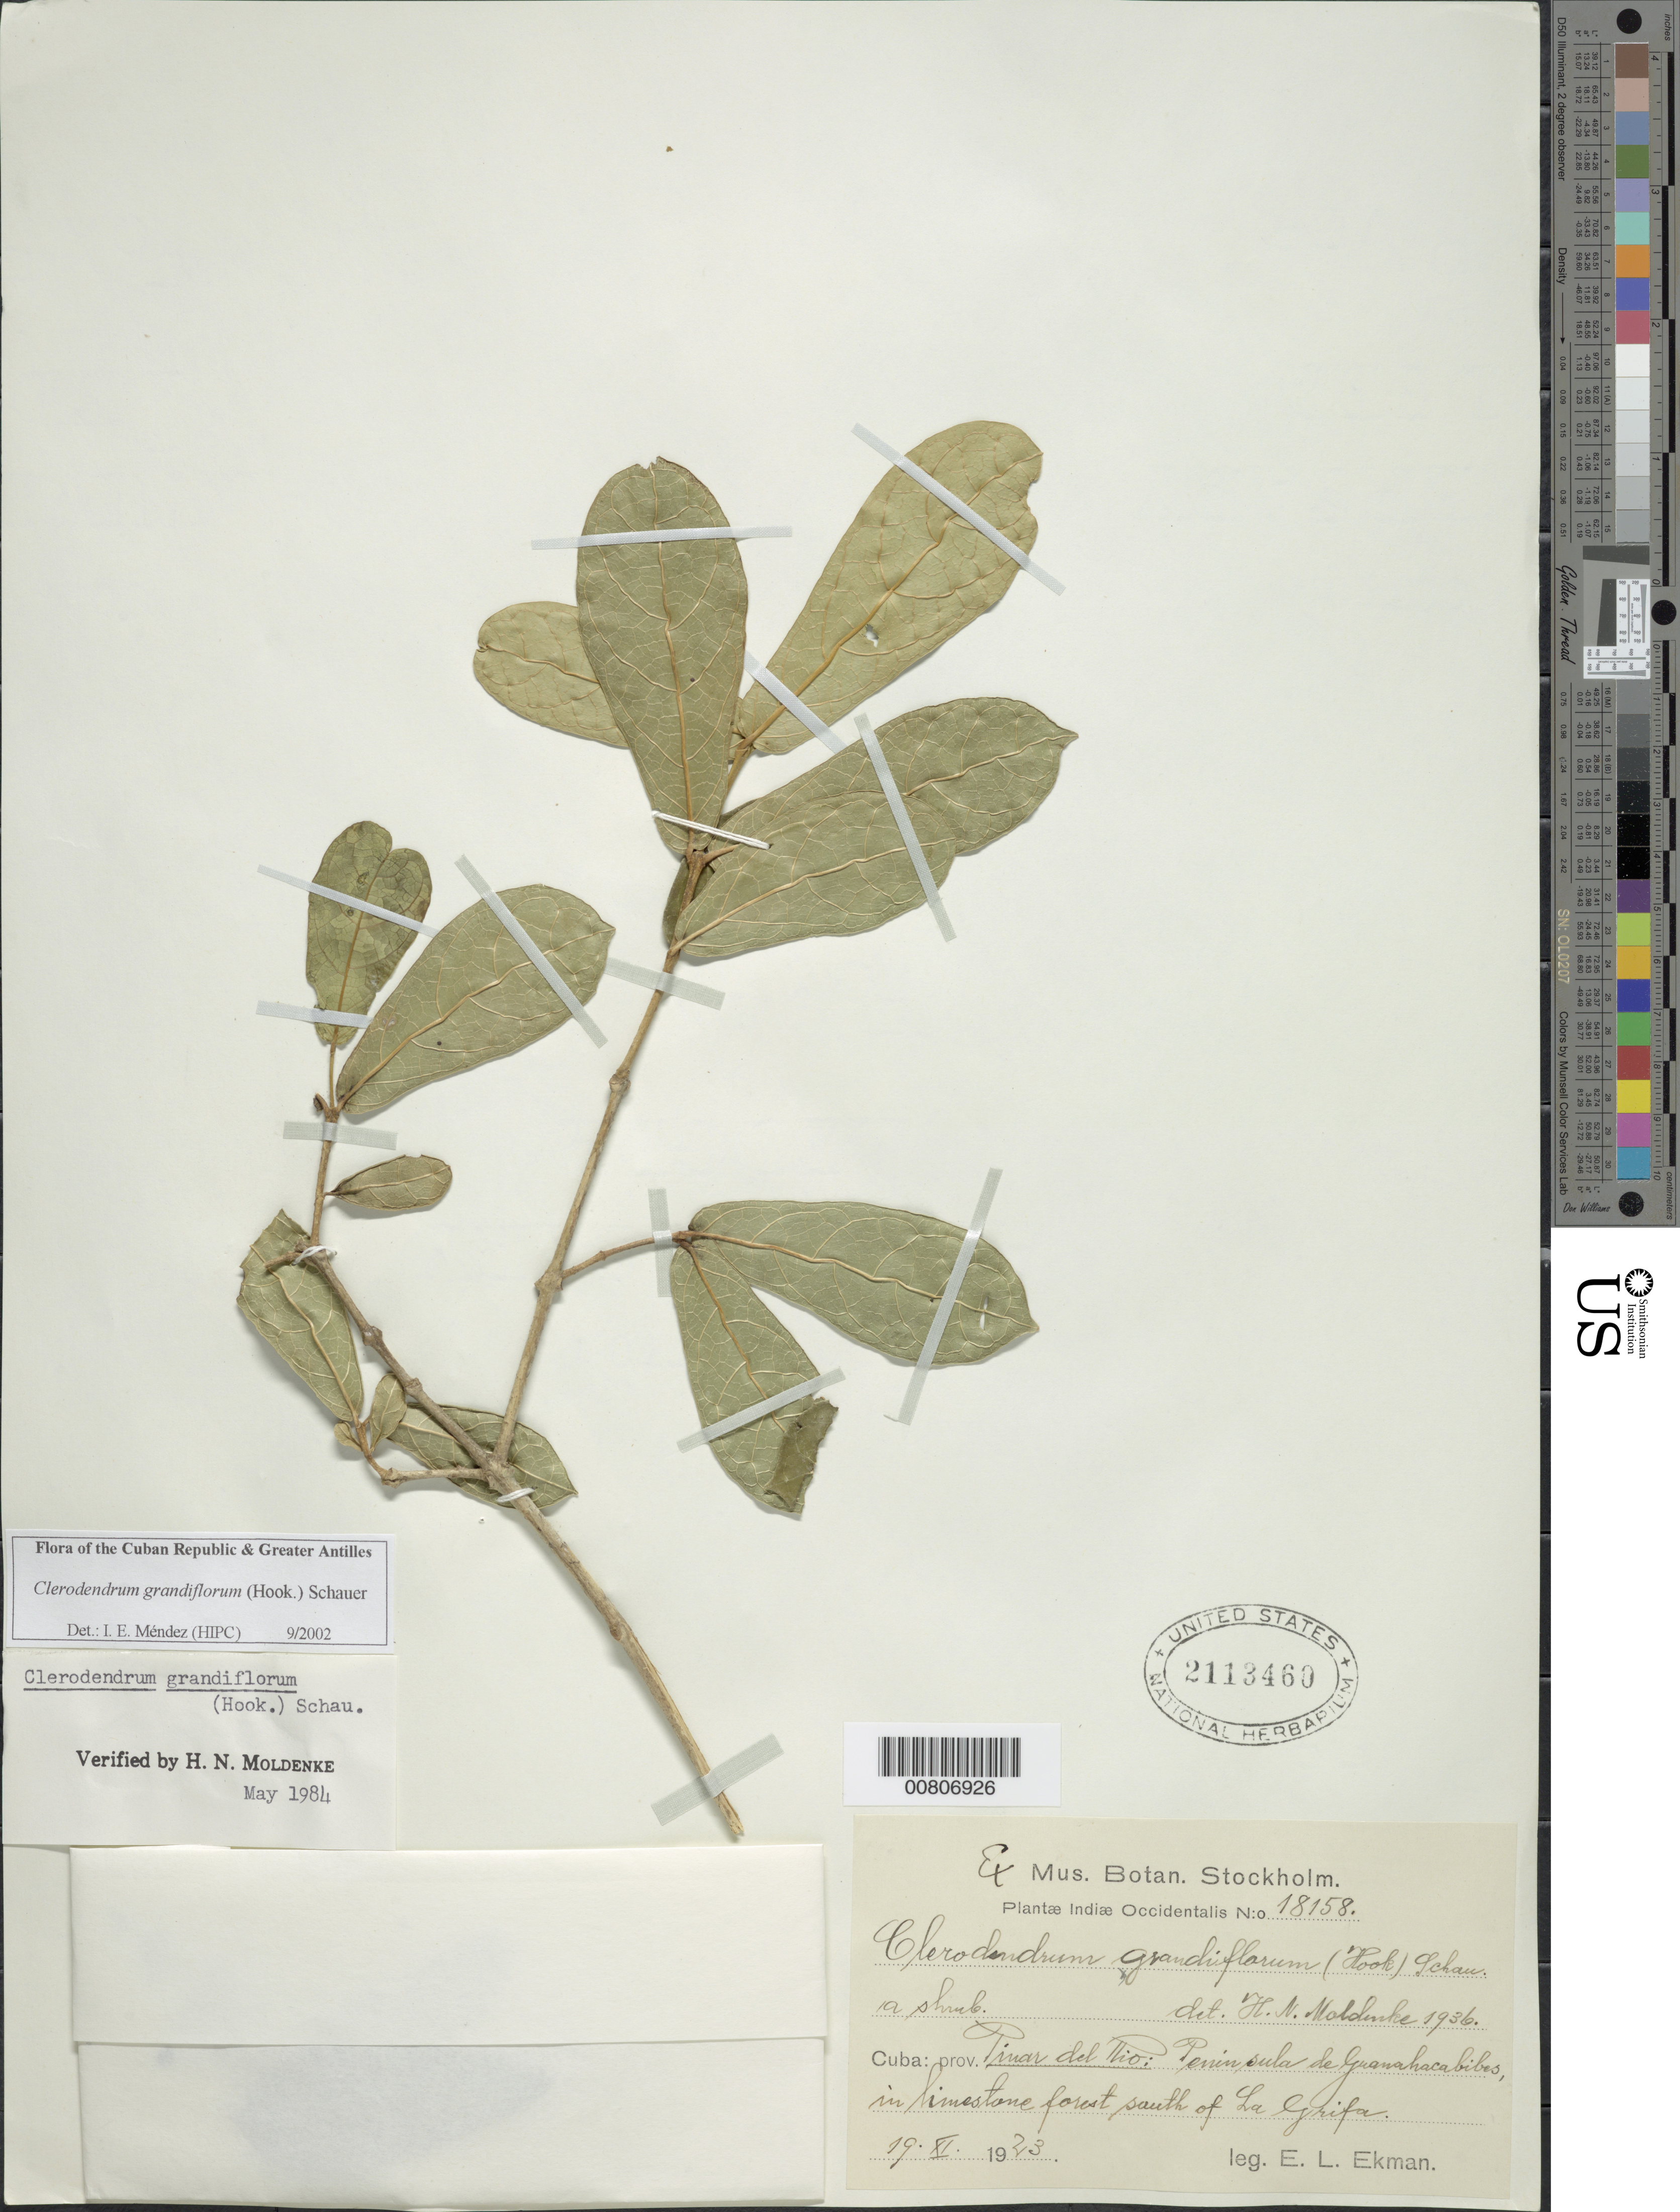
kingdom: Plantae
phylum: Tracheophyta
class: Magnoliopsida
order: Lamiales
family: Lamiaceae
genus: Clerodendrum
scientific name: Clerodendrum grandiflorum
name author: (Hook.) Schauer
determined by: Méndez, Isidro E., (HIPC)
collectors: E. L. Ekman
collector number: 18158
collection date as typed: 19 Nov 1923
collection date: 1923-11-19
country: Cuba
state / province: Pinar del Rio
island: Cuba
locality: Peninsula de Guanahacabibes, S of La Grifa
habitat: Limestone forest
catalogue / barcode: US 2113460